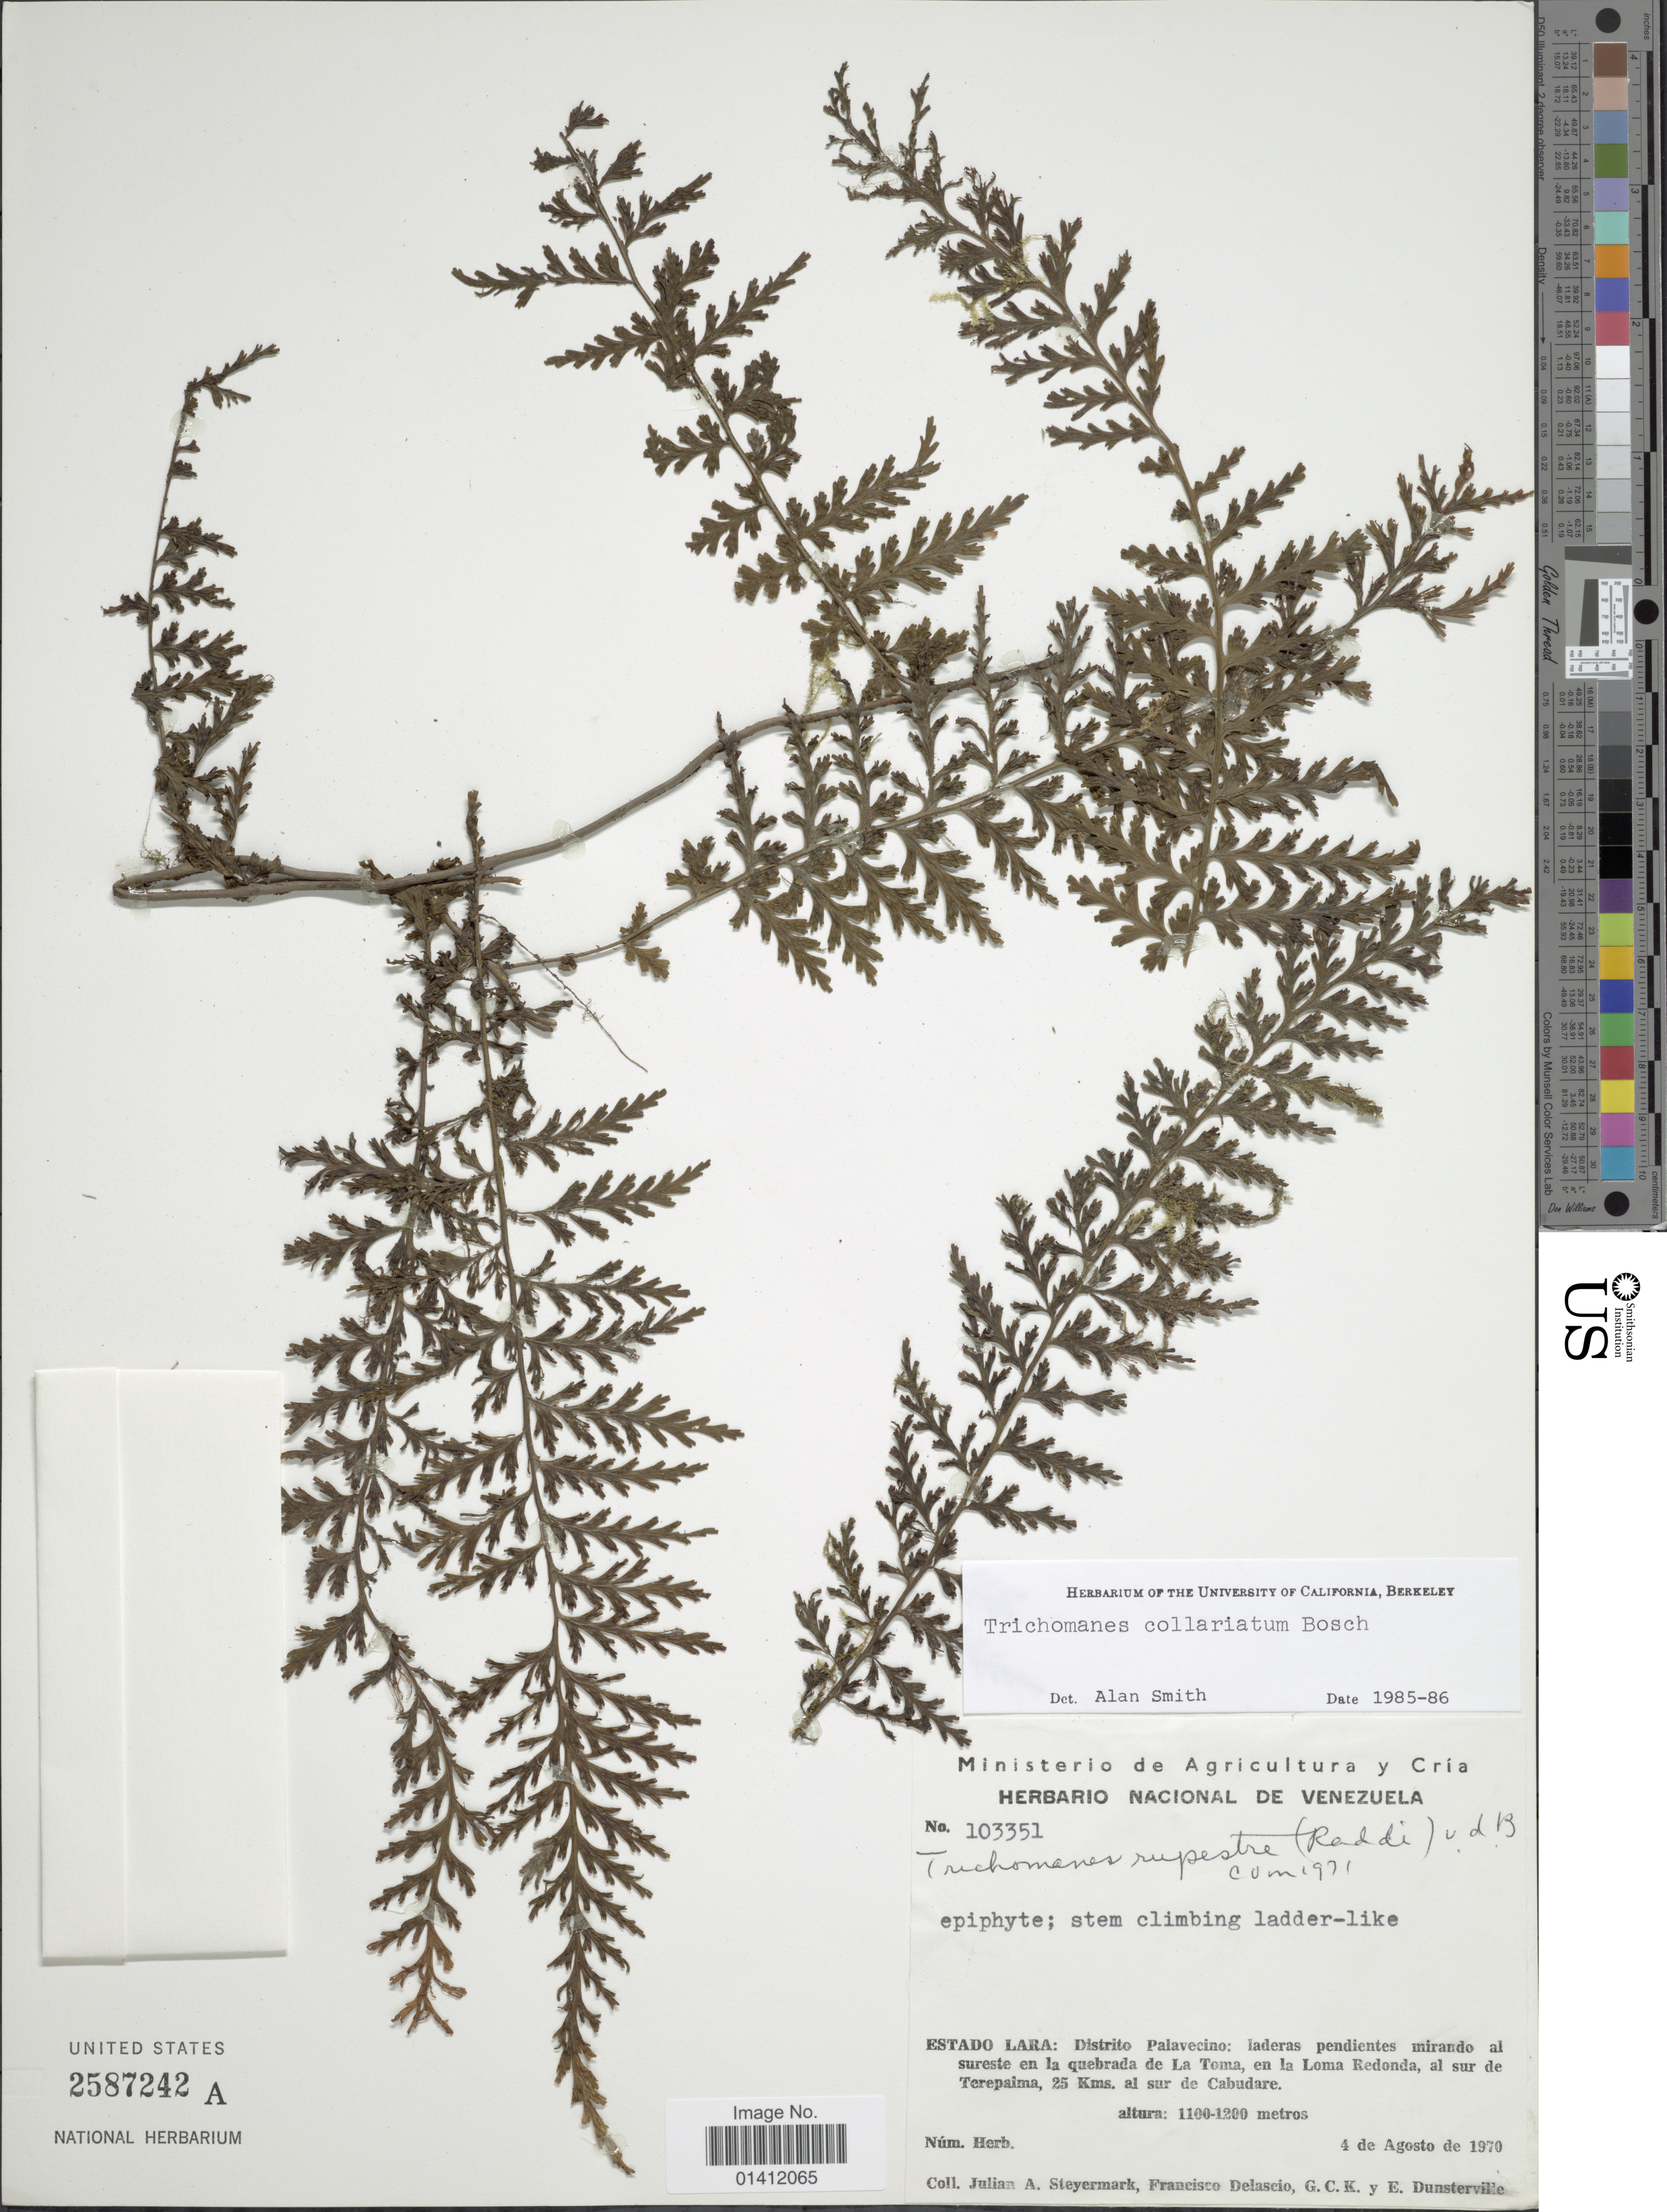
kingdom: Plantae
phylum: Tracheophyta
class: Polypodiopsida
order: Hymenophyllales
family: Hymenophyllaceae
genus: Vandenboschia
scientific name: Vandenboschia collariata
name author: (Bosch) Ebihara & K. Iwats.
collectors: J. Steyermark, F. Delascio C., G. C. K. Dunsterville & E. Dunsterville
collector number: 103351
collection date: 1970-08-04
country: Venezuela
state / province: Lara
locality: Estado Lara: Distrito Palavecino: laderas pendientes mirando al sureste en la quebrada de La Toma, en la Loma Redonda, al sur de Terepaima, 25 kms. al sur de Cabulare.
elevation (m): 1100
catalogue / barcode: US 2587242A